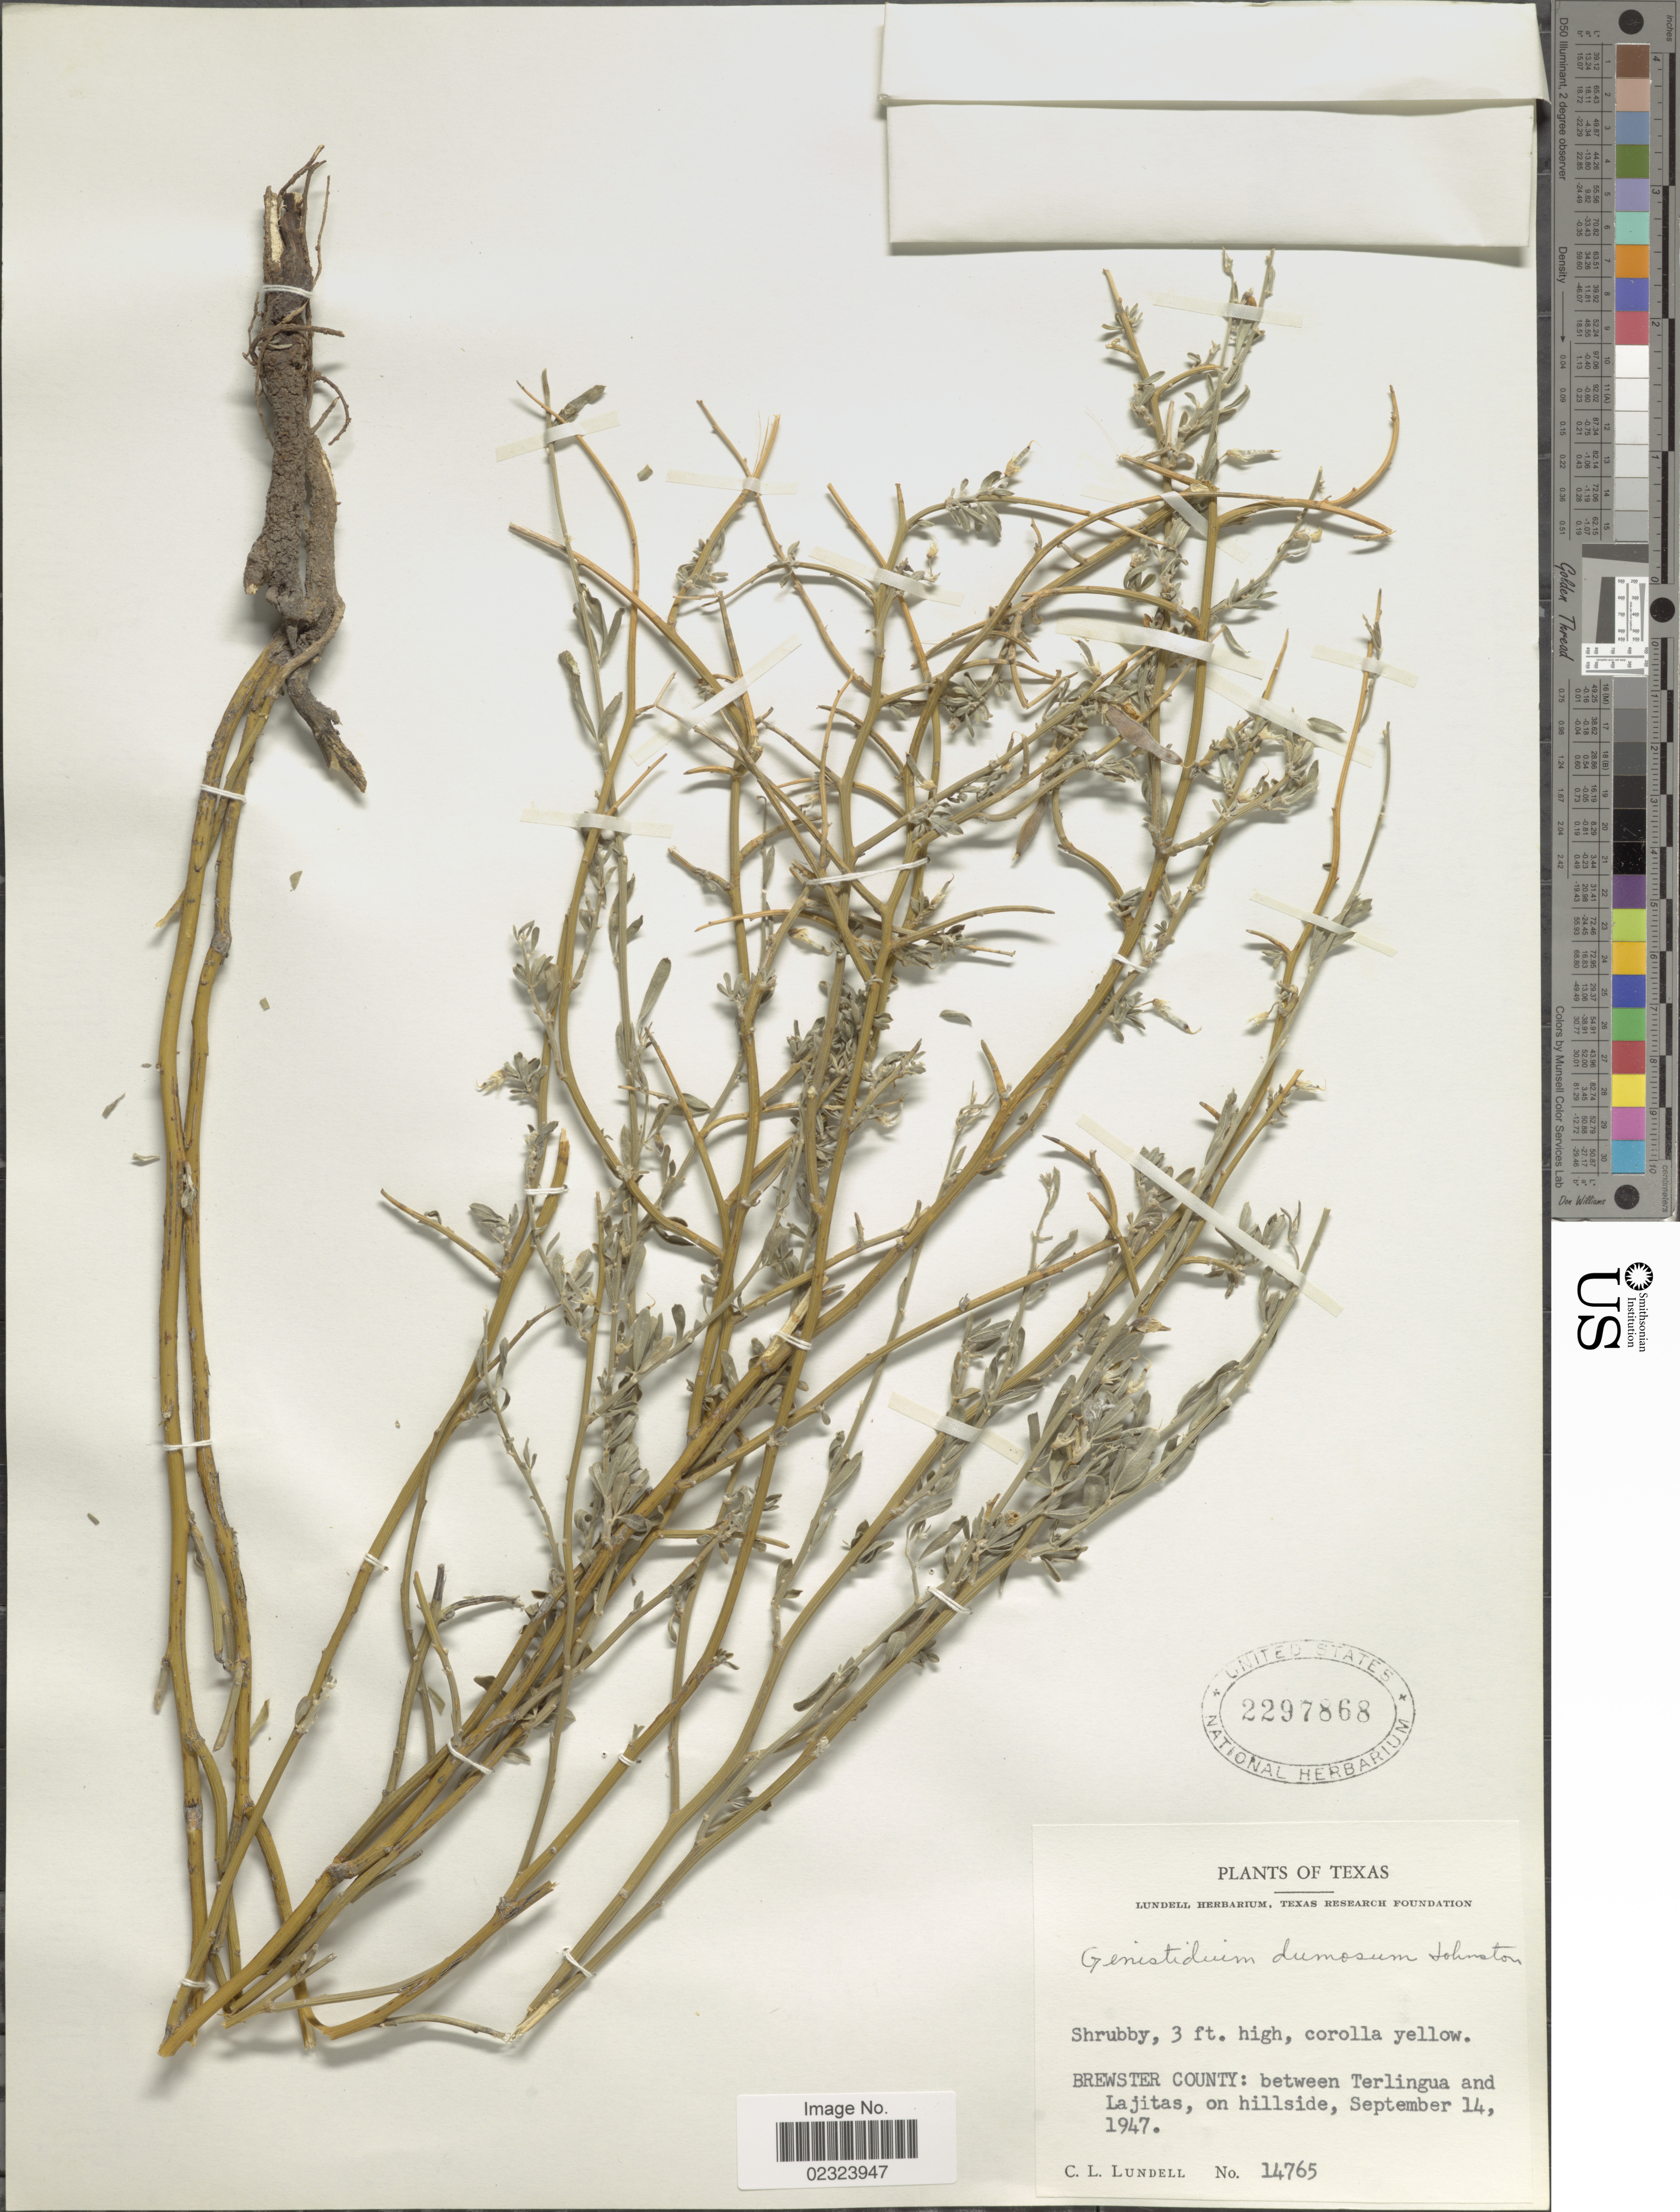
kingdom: Plantae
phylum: Tracheophyta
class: Magnoliopsida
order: Fabales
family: Fabaceae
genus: Genistidium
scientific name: Genistidium dumosum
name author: I.M. Johnst.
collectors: C. L. Lundell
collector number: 14765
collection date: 1947-09-14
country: United States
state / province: Texas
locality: Brewster County: between Terlingua and Lajitas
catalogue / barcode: US 2297868